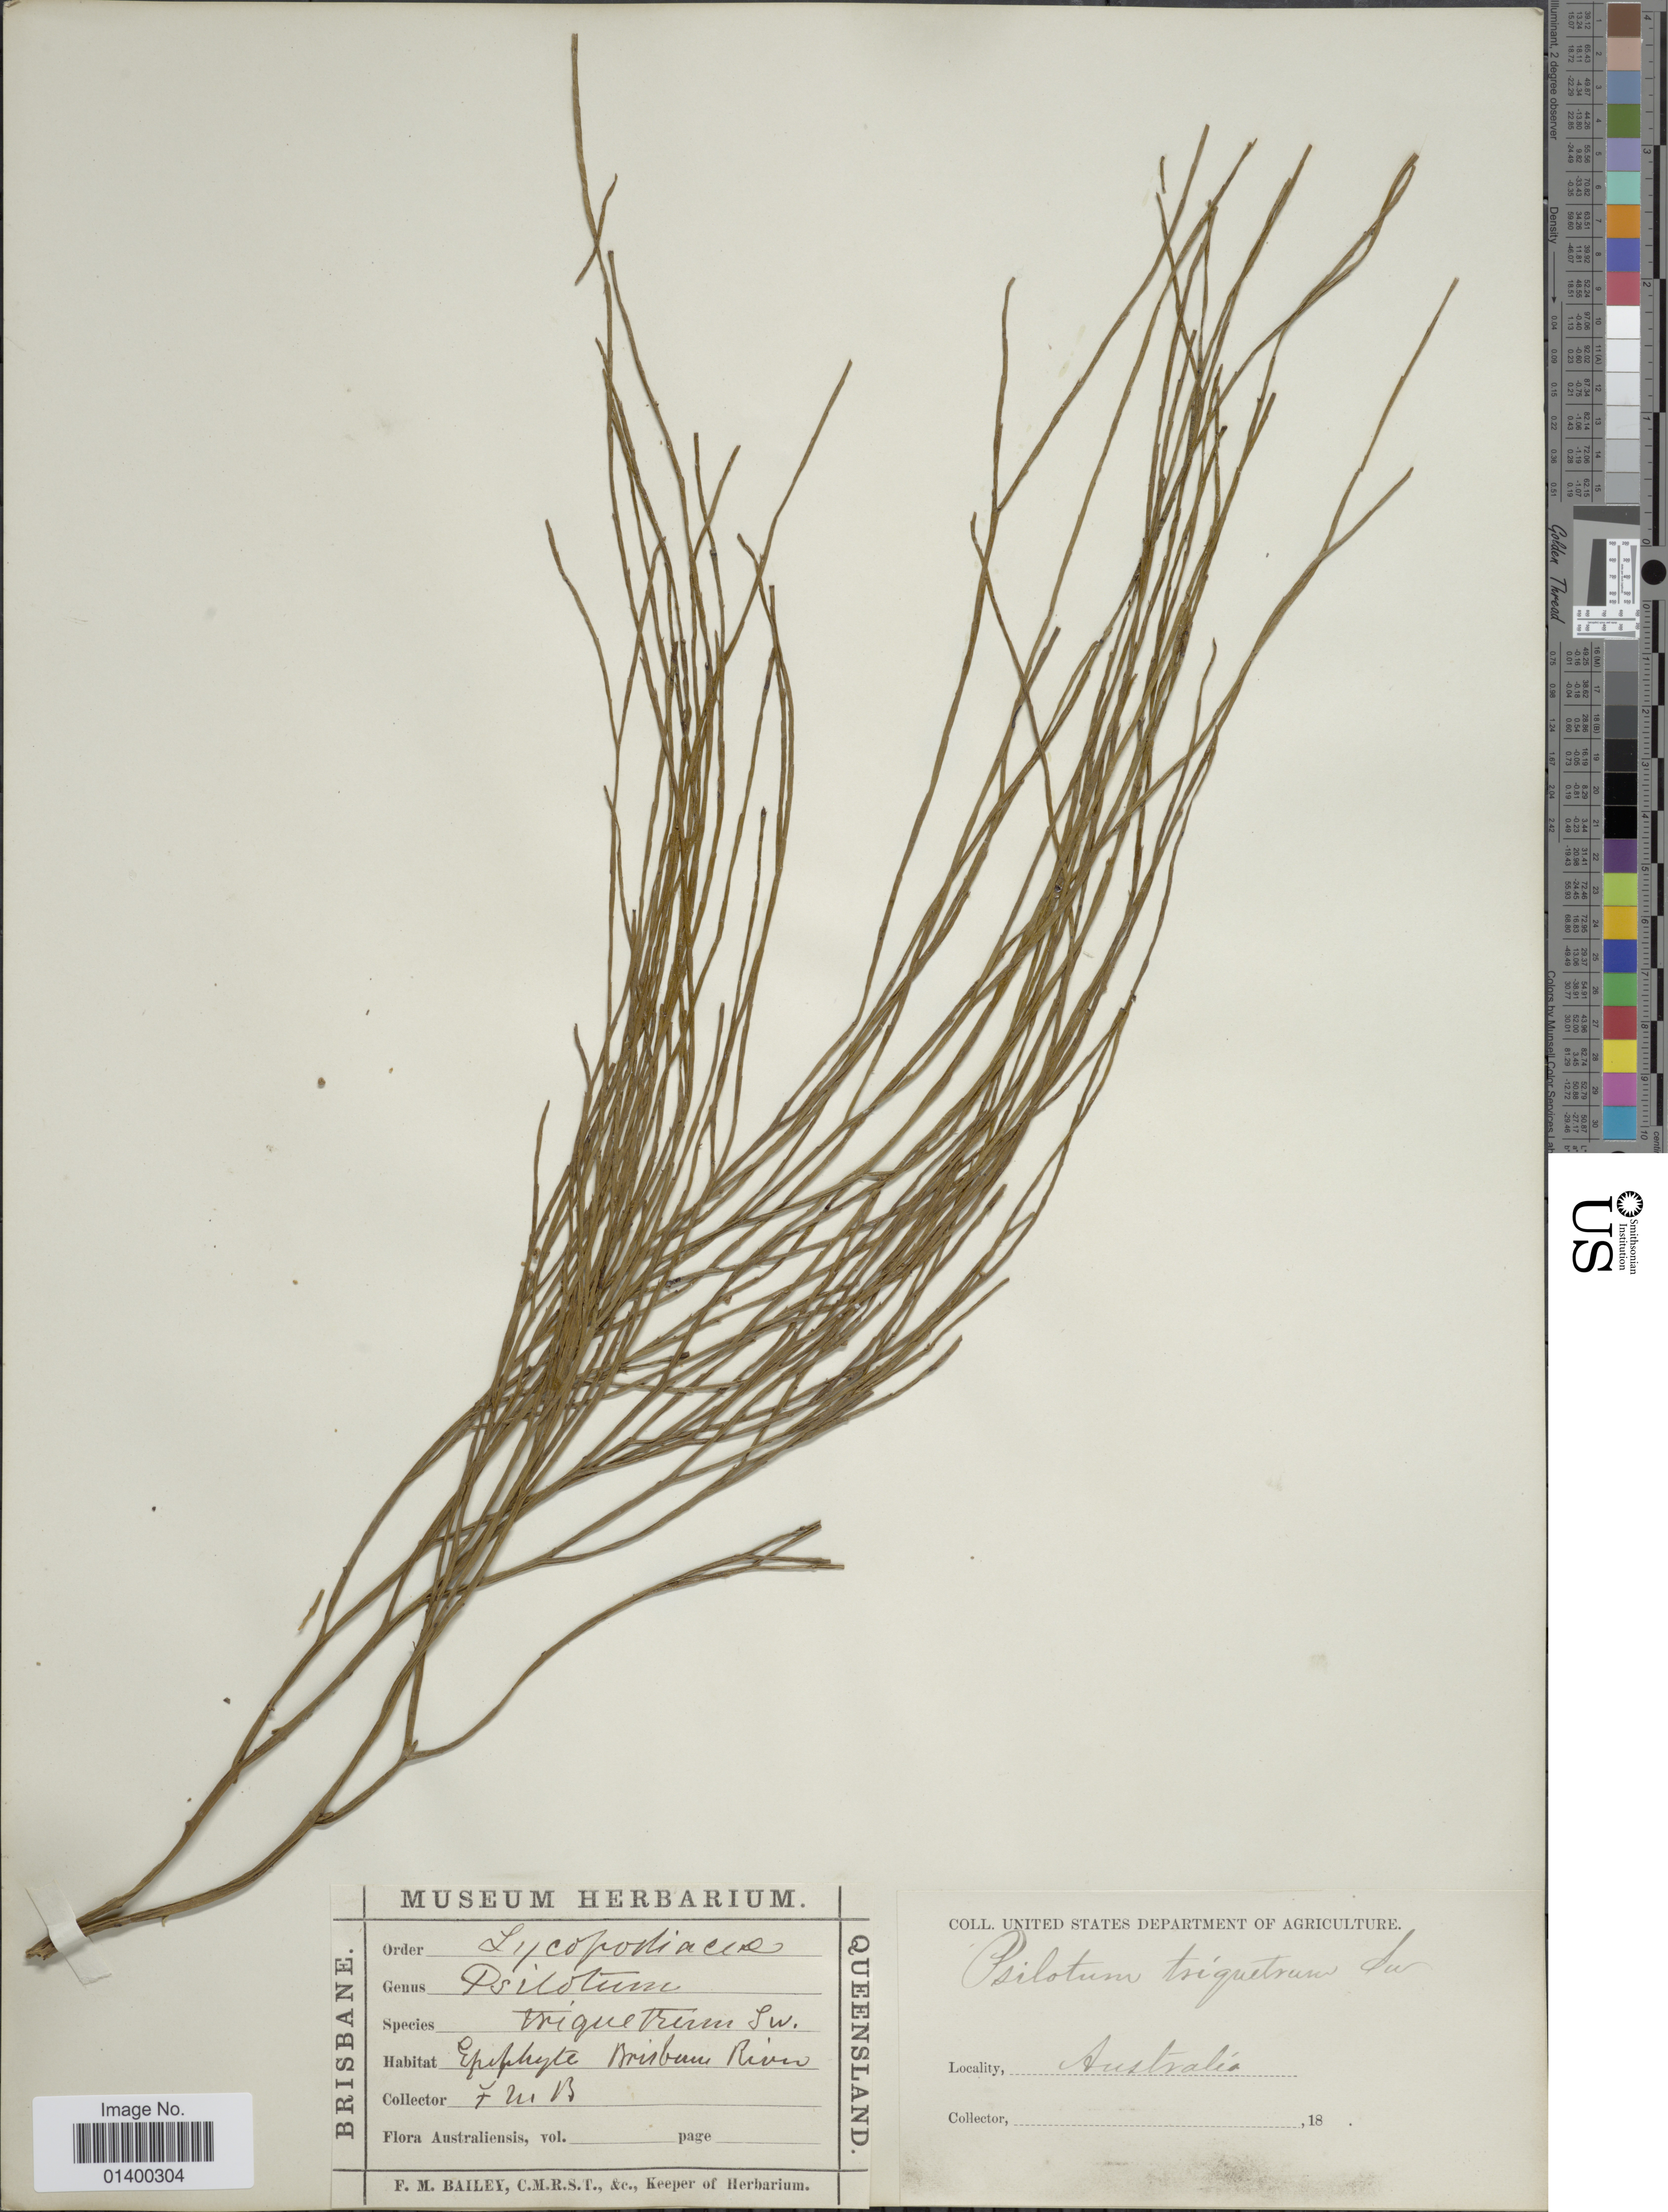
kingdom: Plantae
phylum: Tracheophyta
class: Polypodiopsida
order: Psilotales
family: Psilotaceae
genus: Psilotum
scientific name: Psilotum nudum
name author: (L.) P. Beauv.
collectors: F. M. Bailey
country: Australia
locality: Brisbane river